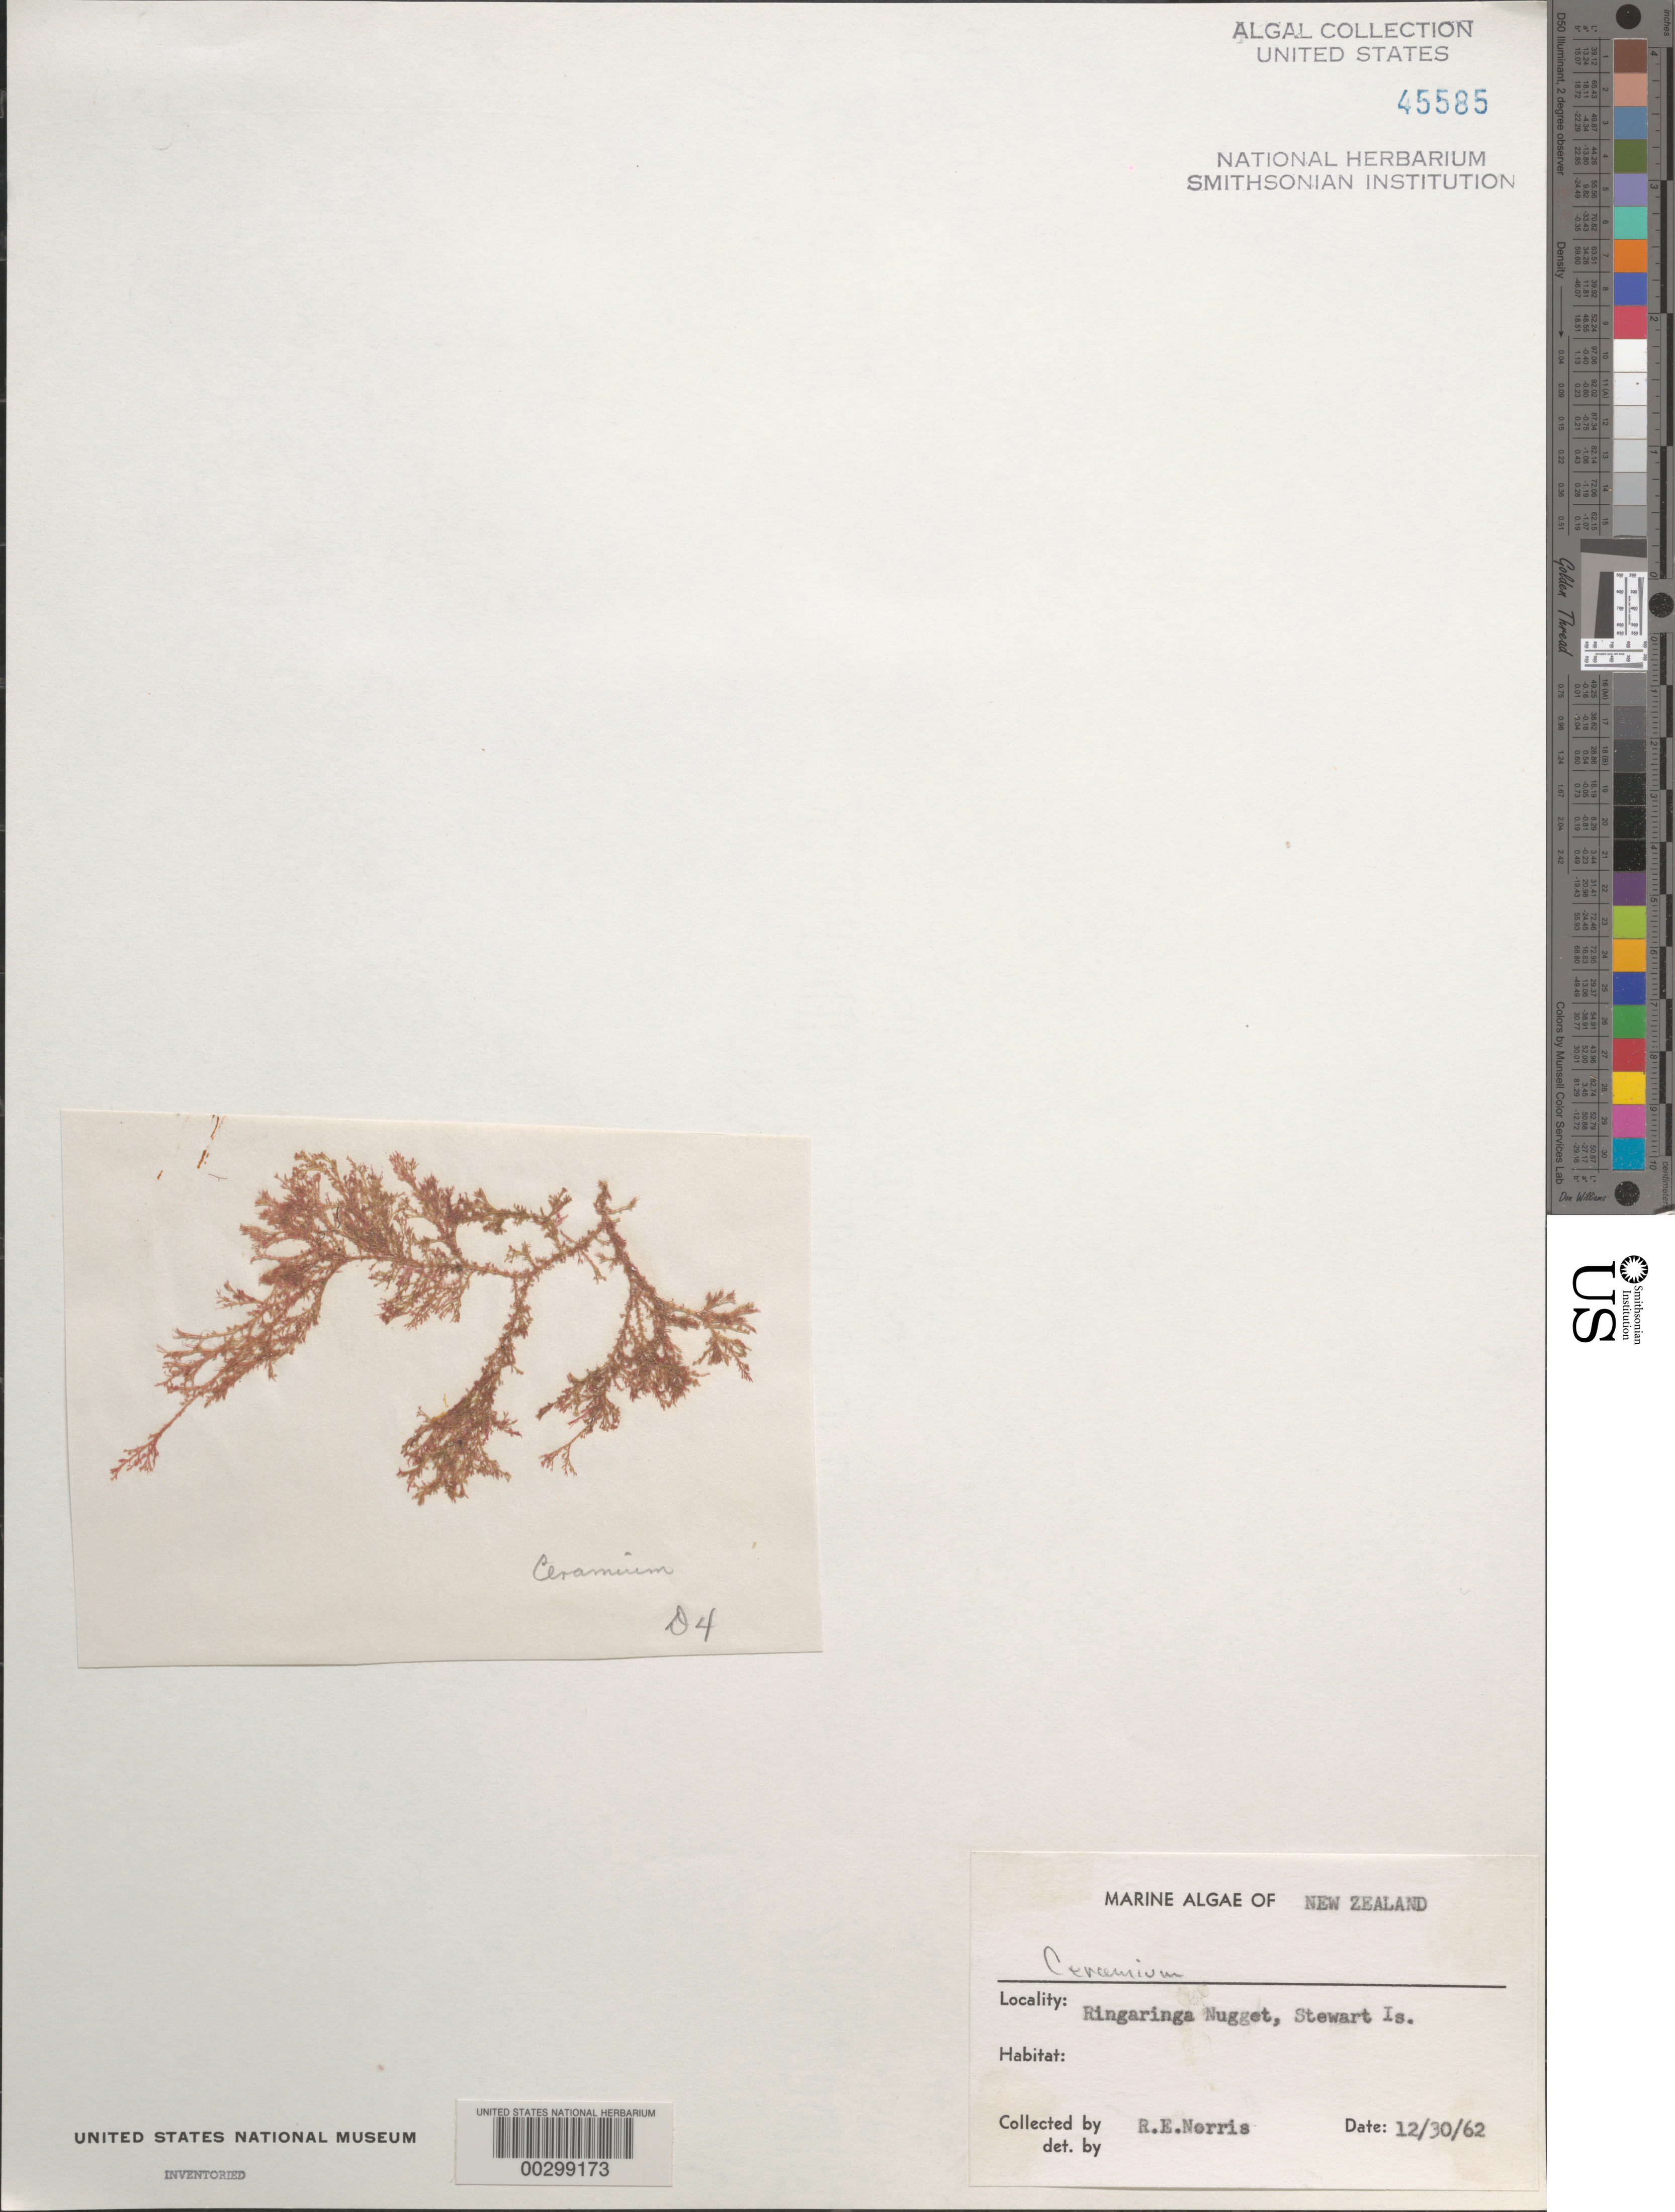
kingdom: Plantae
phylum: Rhodophyta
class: Florideophyceae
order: Ceramiales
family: Ceramiaceae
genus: Ceramium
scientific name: Ceramium sp.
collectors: R. E. Norris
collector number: D4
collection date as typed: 30 Dec 1962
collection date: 1962-12-30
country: New Zealand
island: Stewart Island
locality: Ringaringa Nugget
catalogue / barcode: US 45585